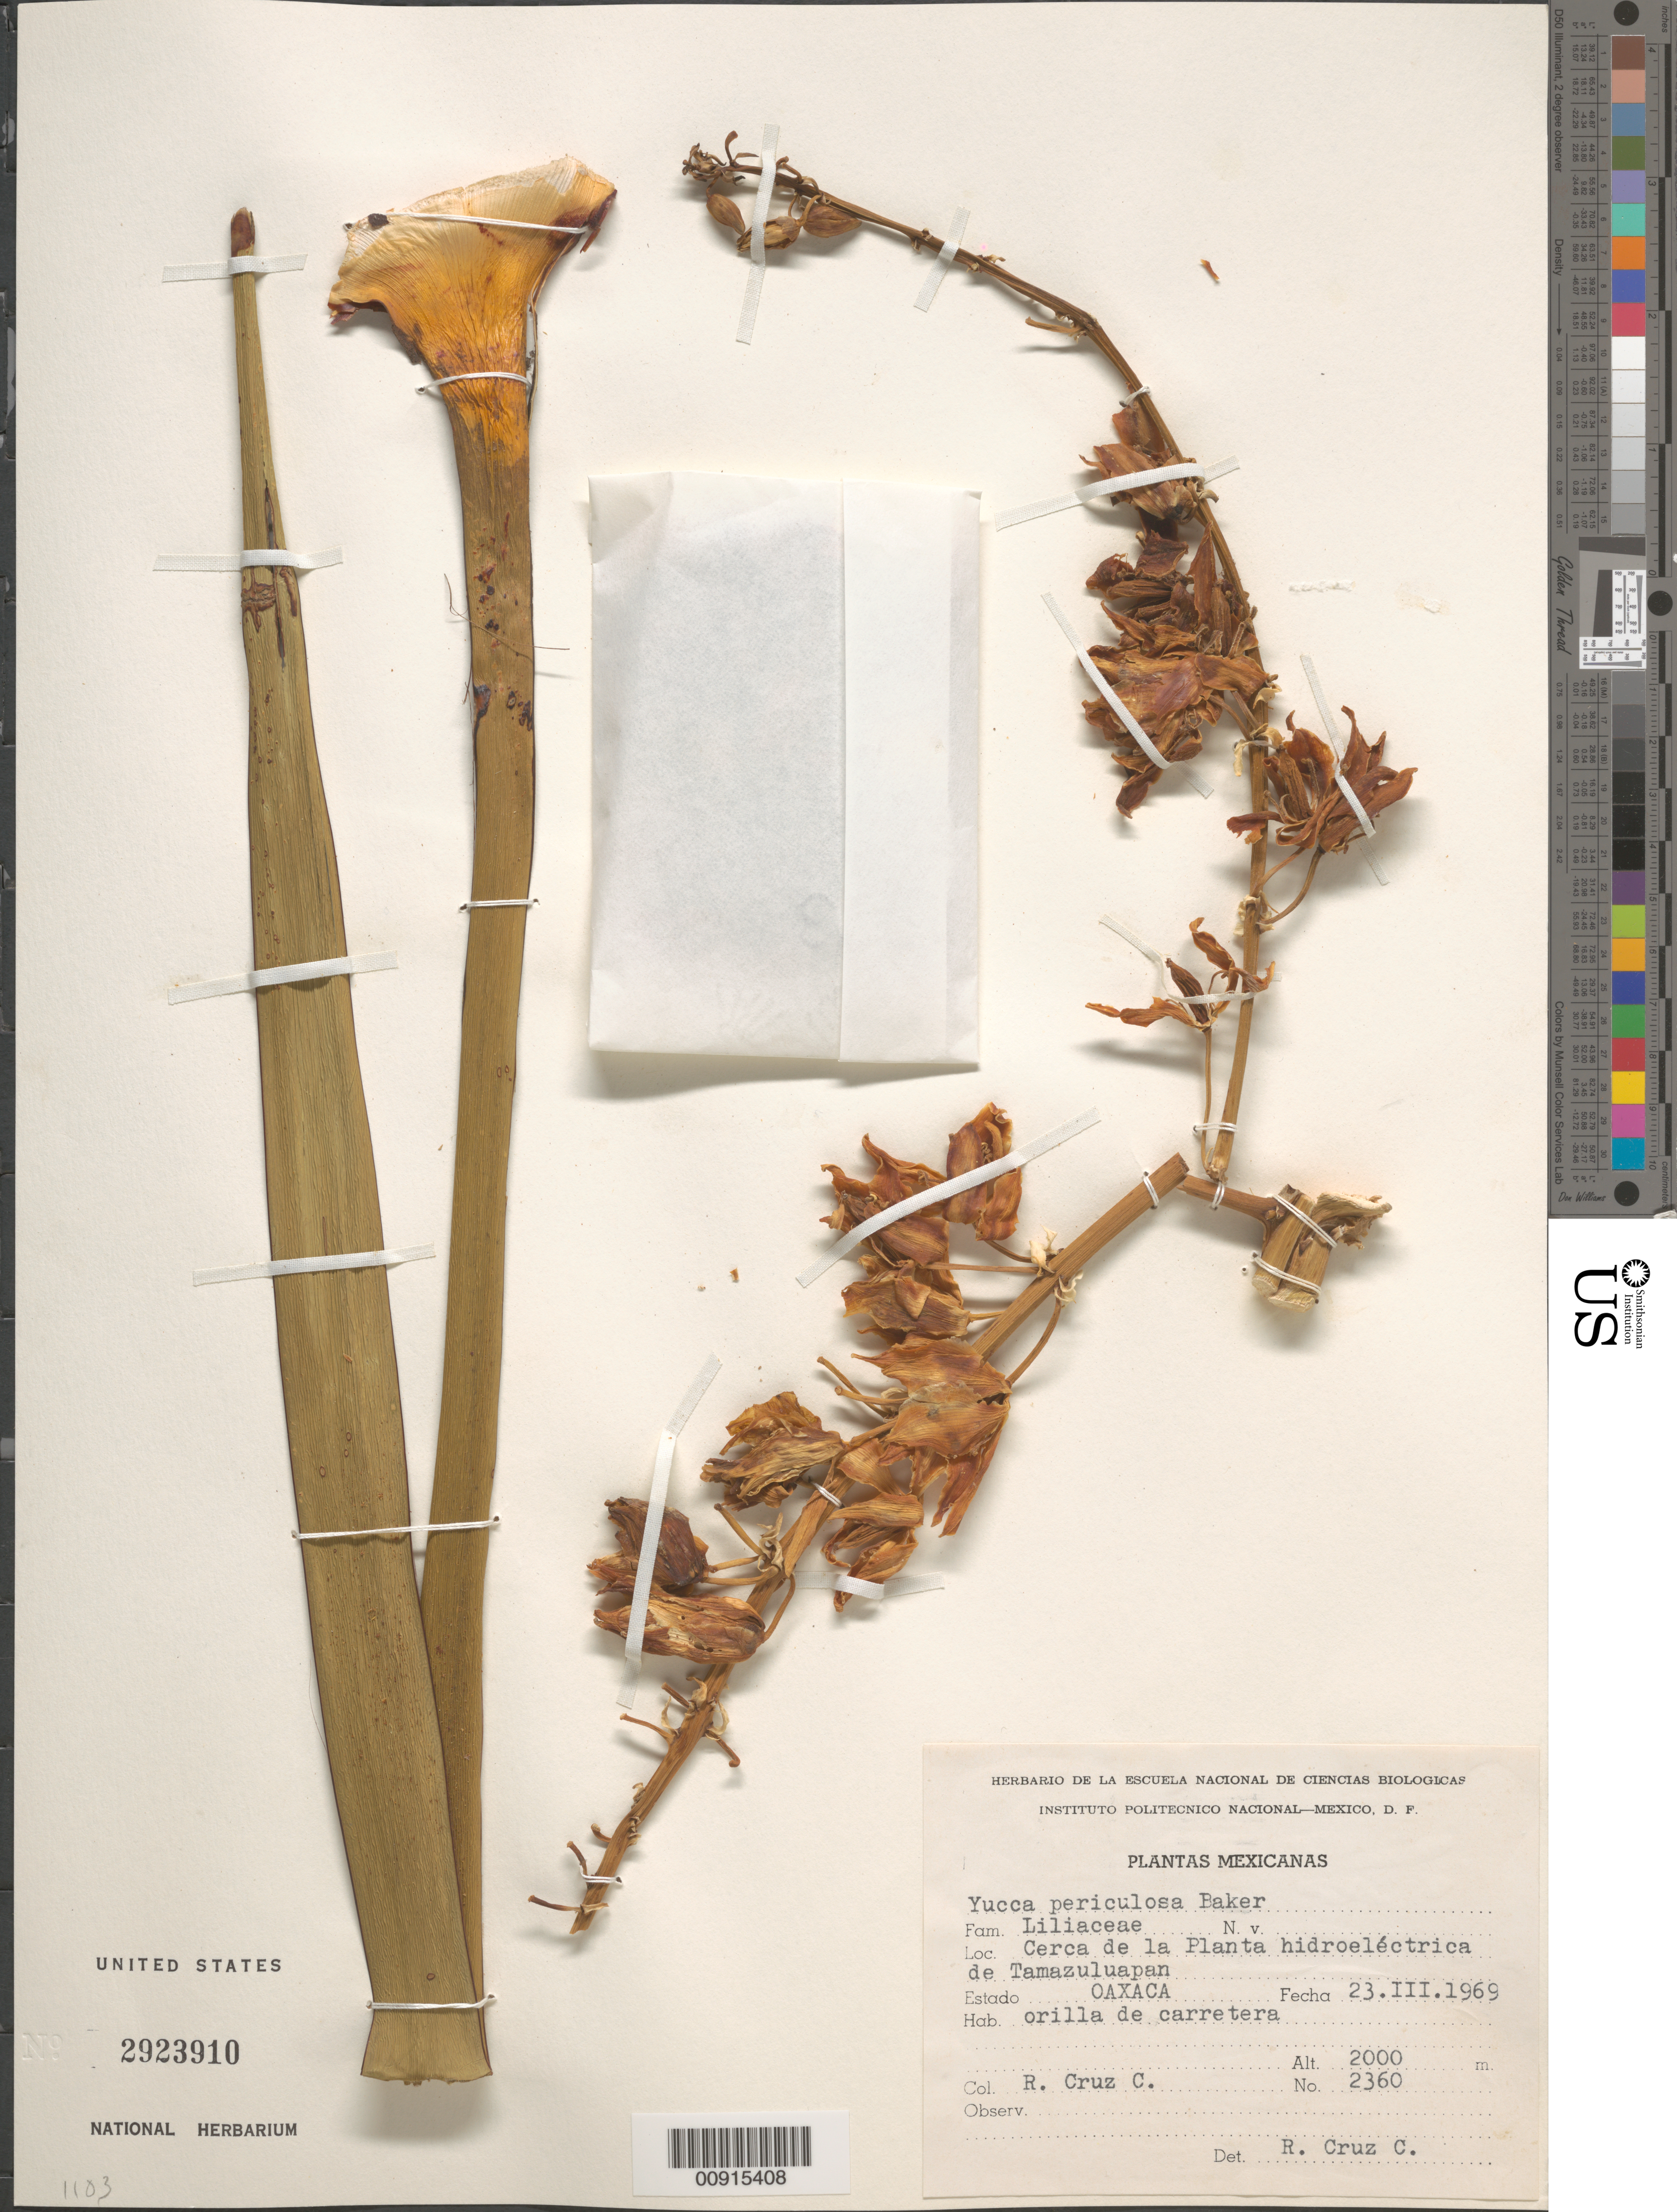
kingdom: Plantae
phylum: Tracheophyta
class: Liliopsida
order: Asparagales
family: Asparagaceae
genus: Yucca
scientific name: Yucca periculosa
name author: Baker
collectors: R. Cruz-C.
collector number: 2360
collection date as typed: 23 Mar 1969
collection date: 1969-03-23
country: Mexico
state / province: Oaxaca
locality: Cerca de la Planta hidroeléctrica de Tamazuluapan, Estado Oaxaca.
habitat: Orilla de carretera.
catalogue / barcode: US 2923910